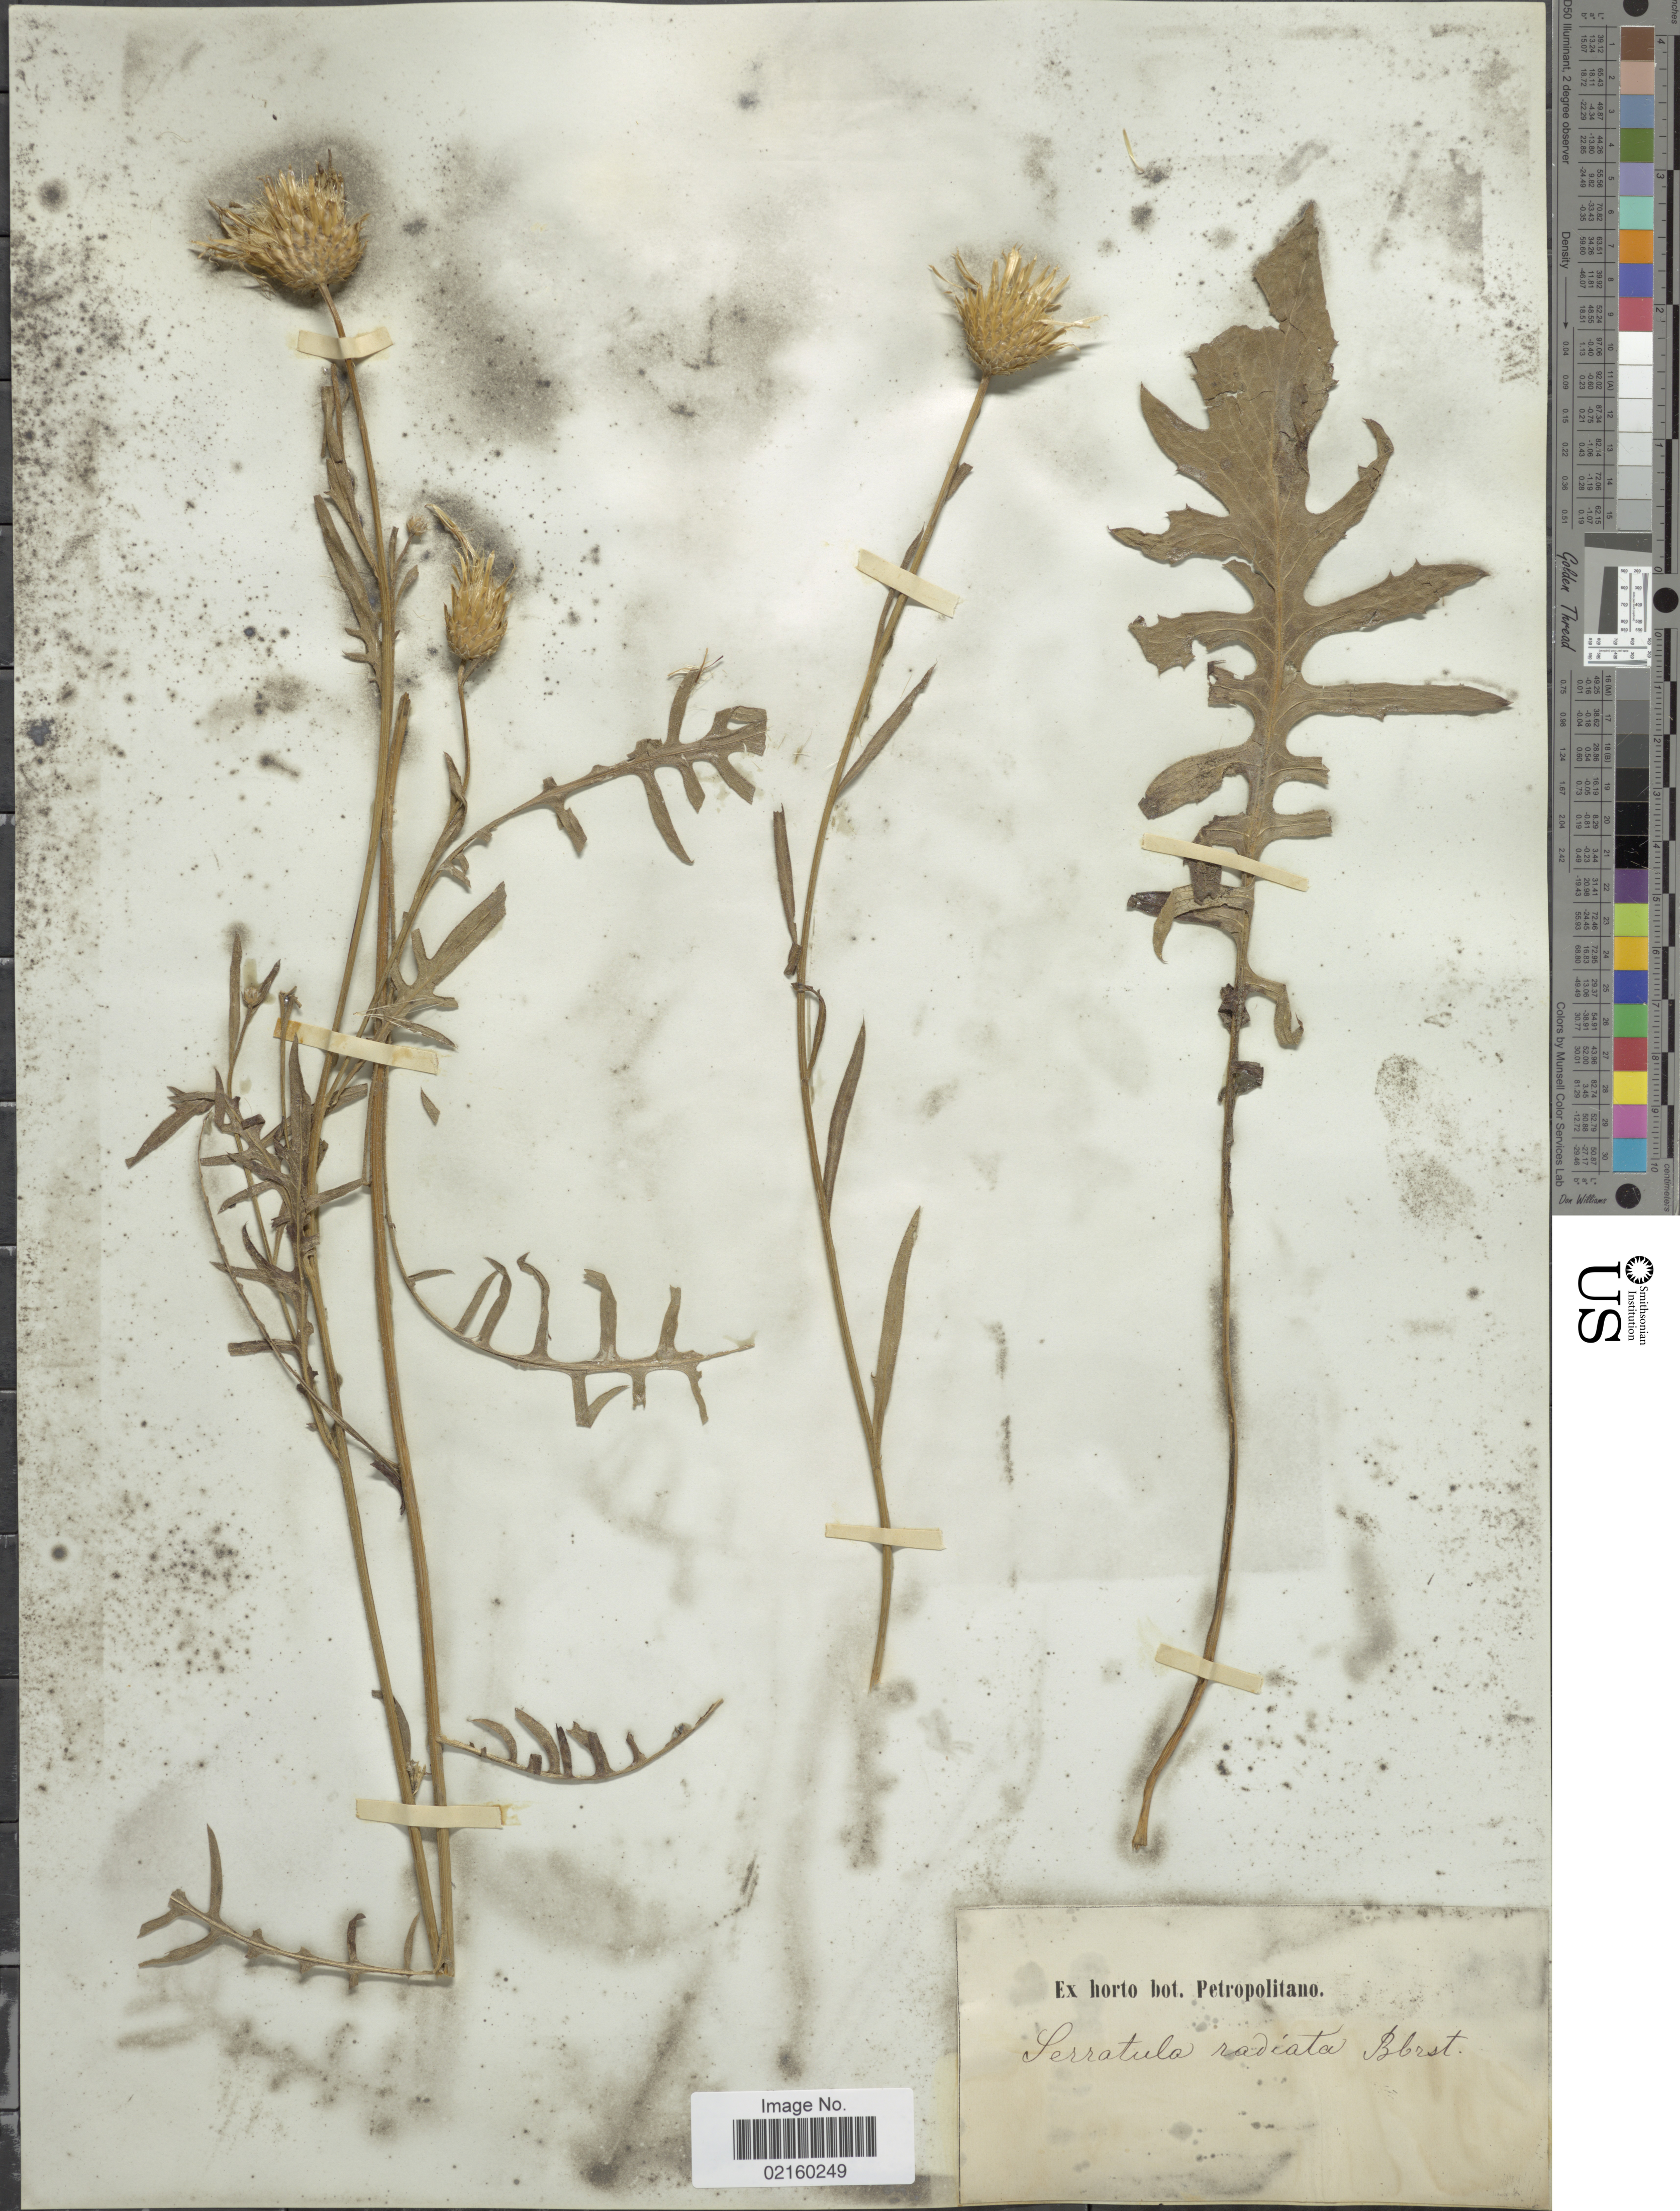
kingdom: Plantae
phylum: Tracheophyta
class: Magnoliopsida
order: Asterales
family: Asteraceae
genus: Klasea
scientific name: Klasea radiata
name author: (Waldst. & Kit.) Á. Löve & D. Löve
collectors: ex Horto Bot. Petropolitano